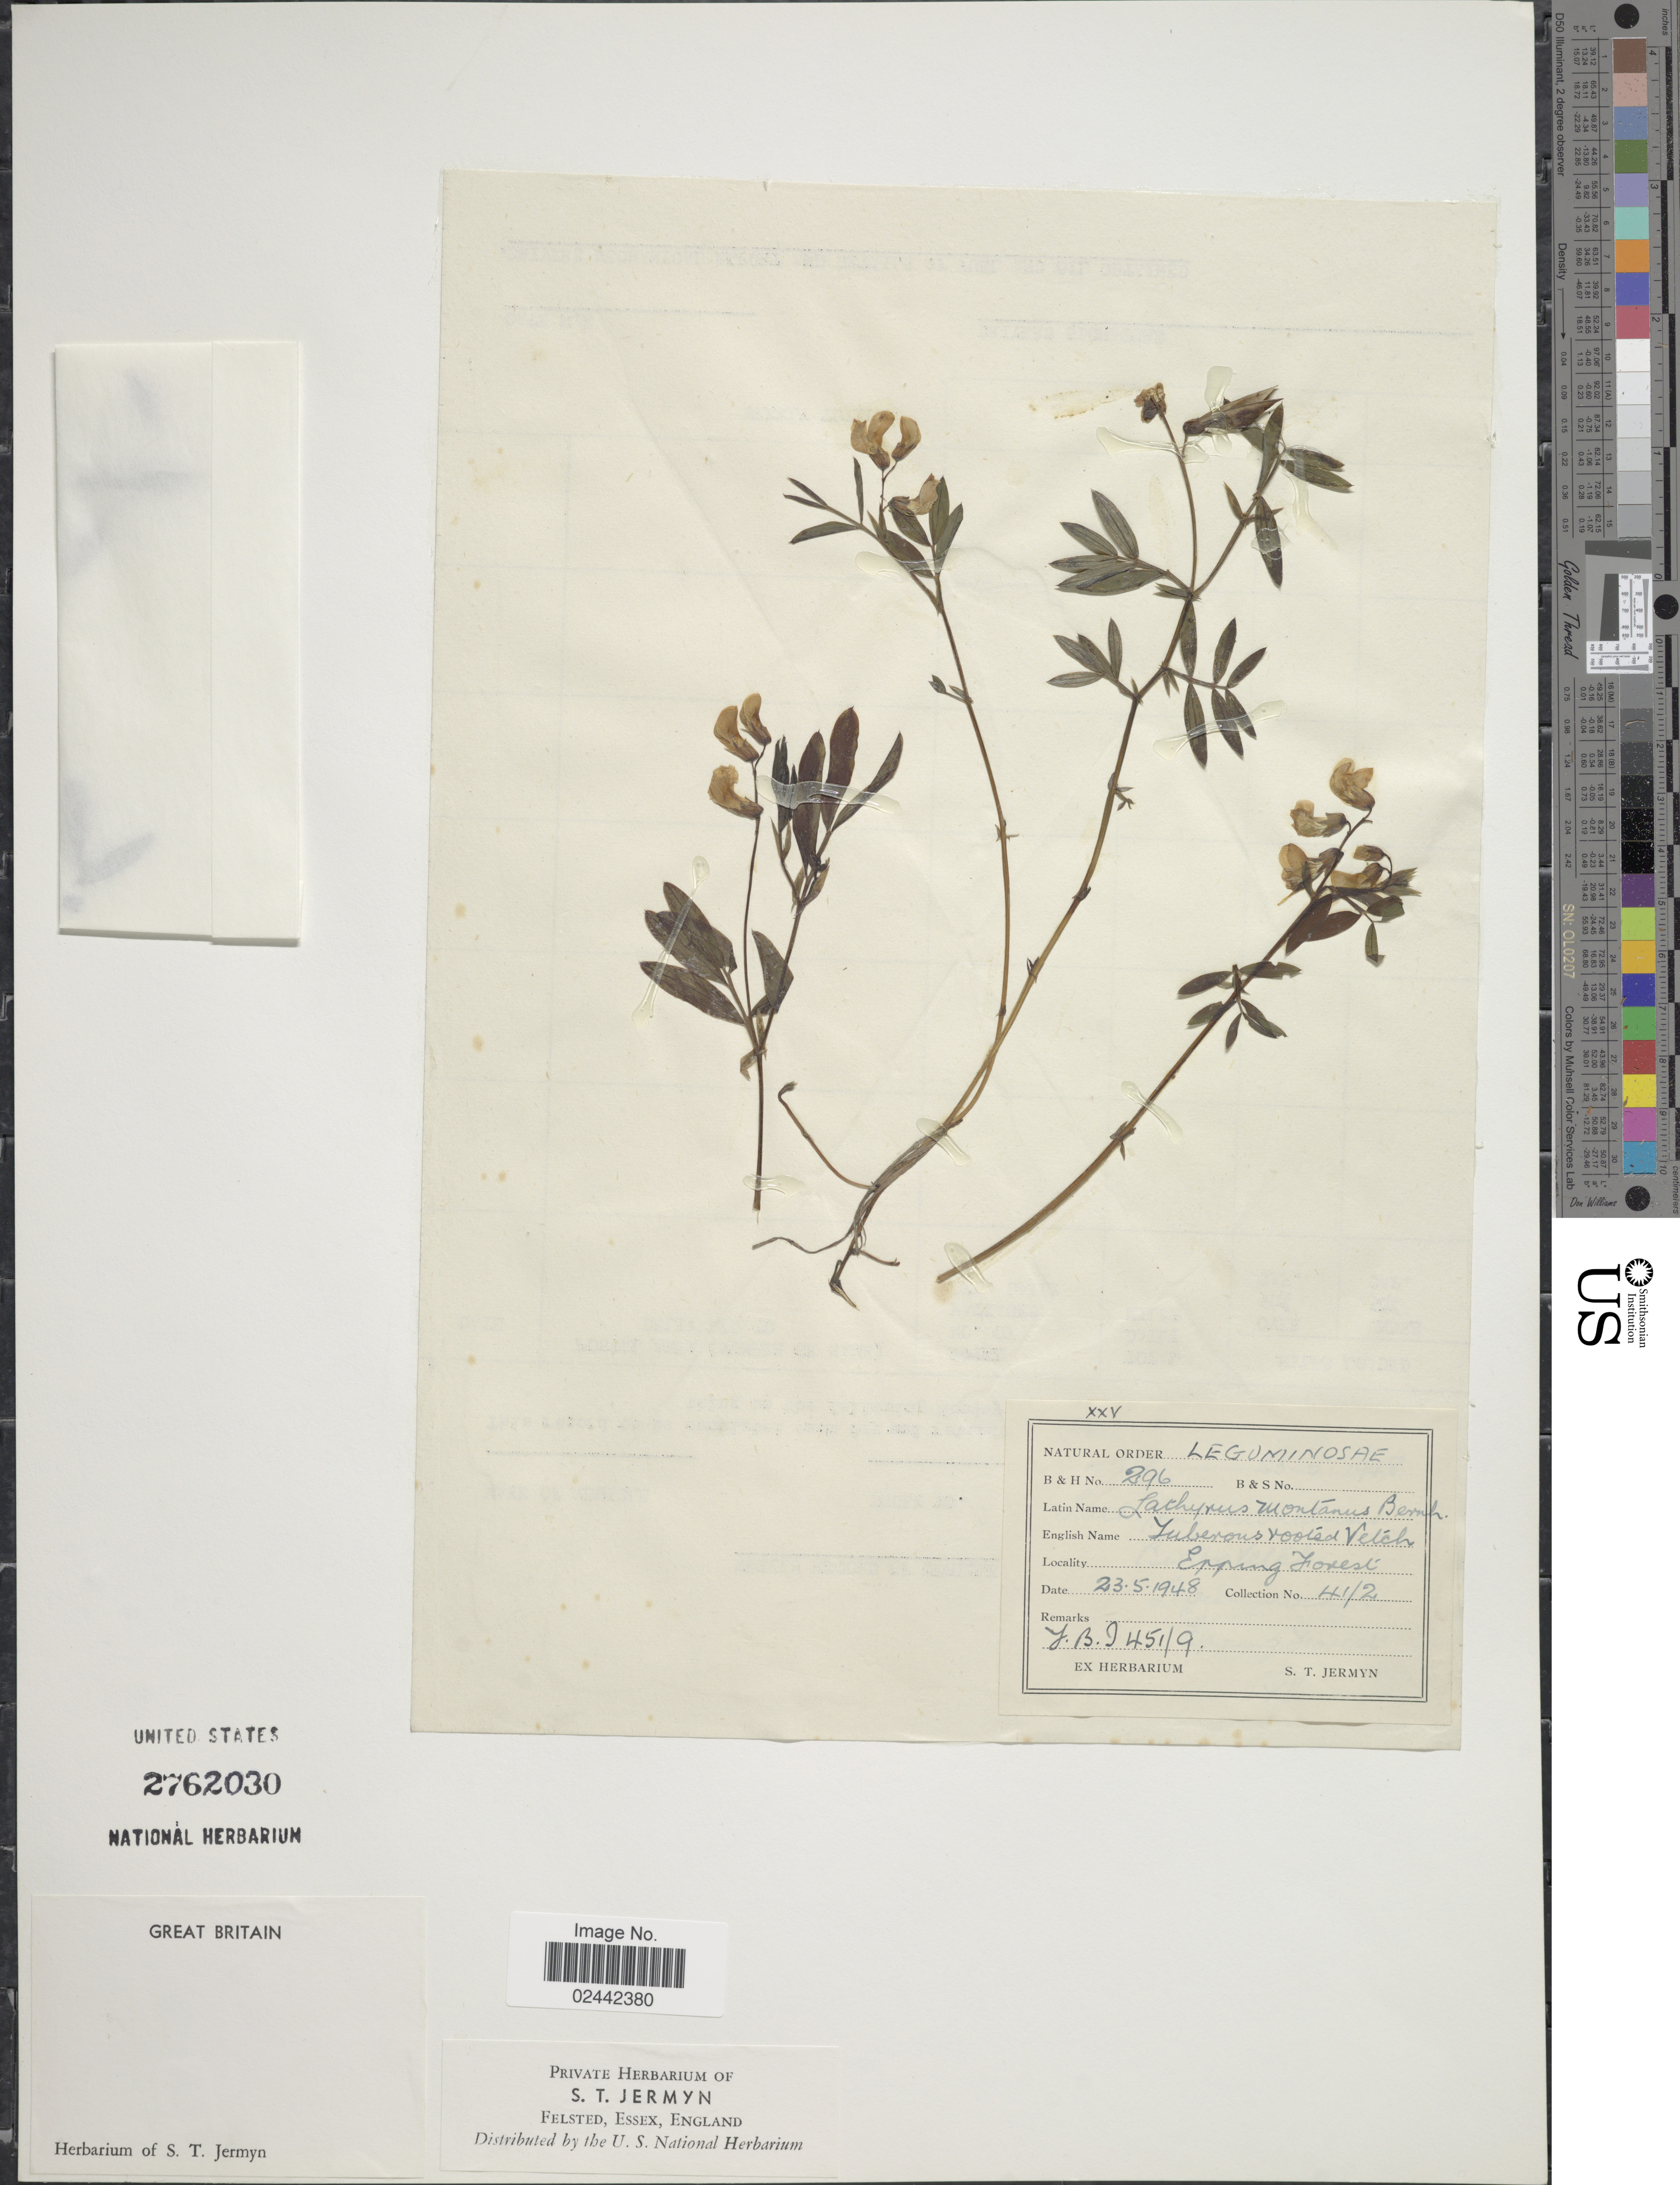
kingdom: Plantae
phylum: Tracheophyta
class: Magnoliopsida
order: Fabales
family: Fabaceae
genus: Lathyrus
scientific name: Lathyrus montanus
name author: Bernh.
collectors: S. Jermyn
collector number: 41/2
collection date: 1948-05-23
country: United Kingdom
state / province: England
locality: Epping Forest.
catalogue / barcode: US 2762030